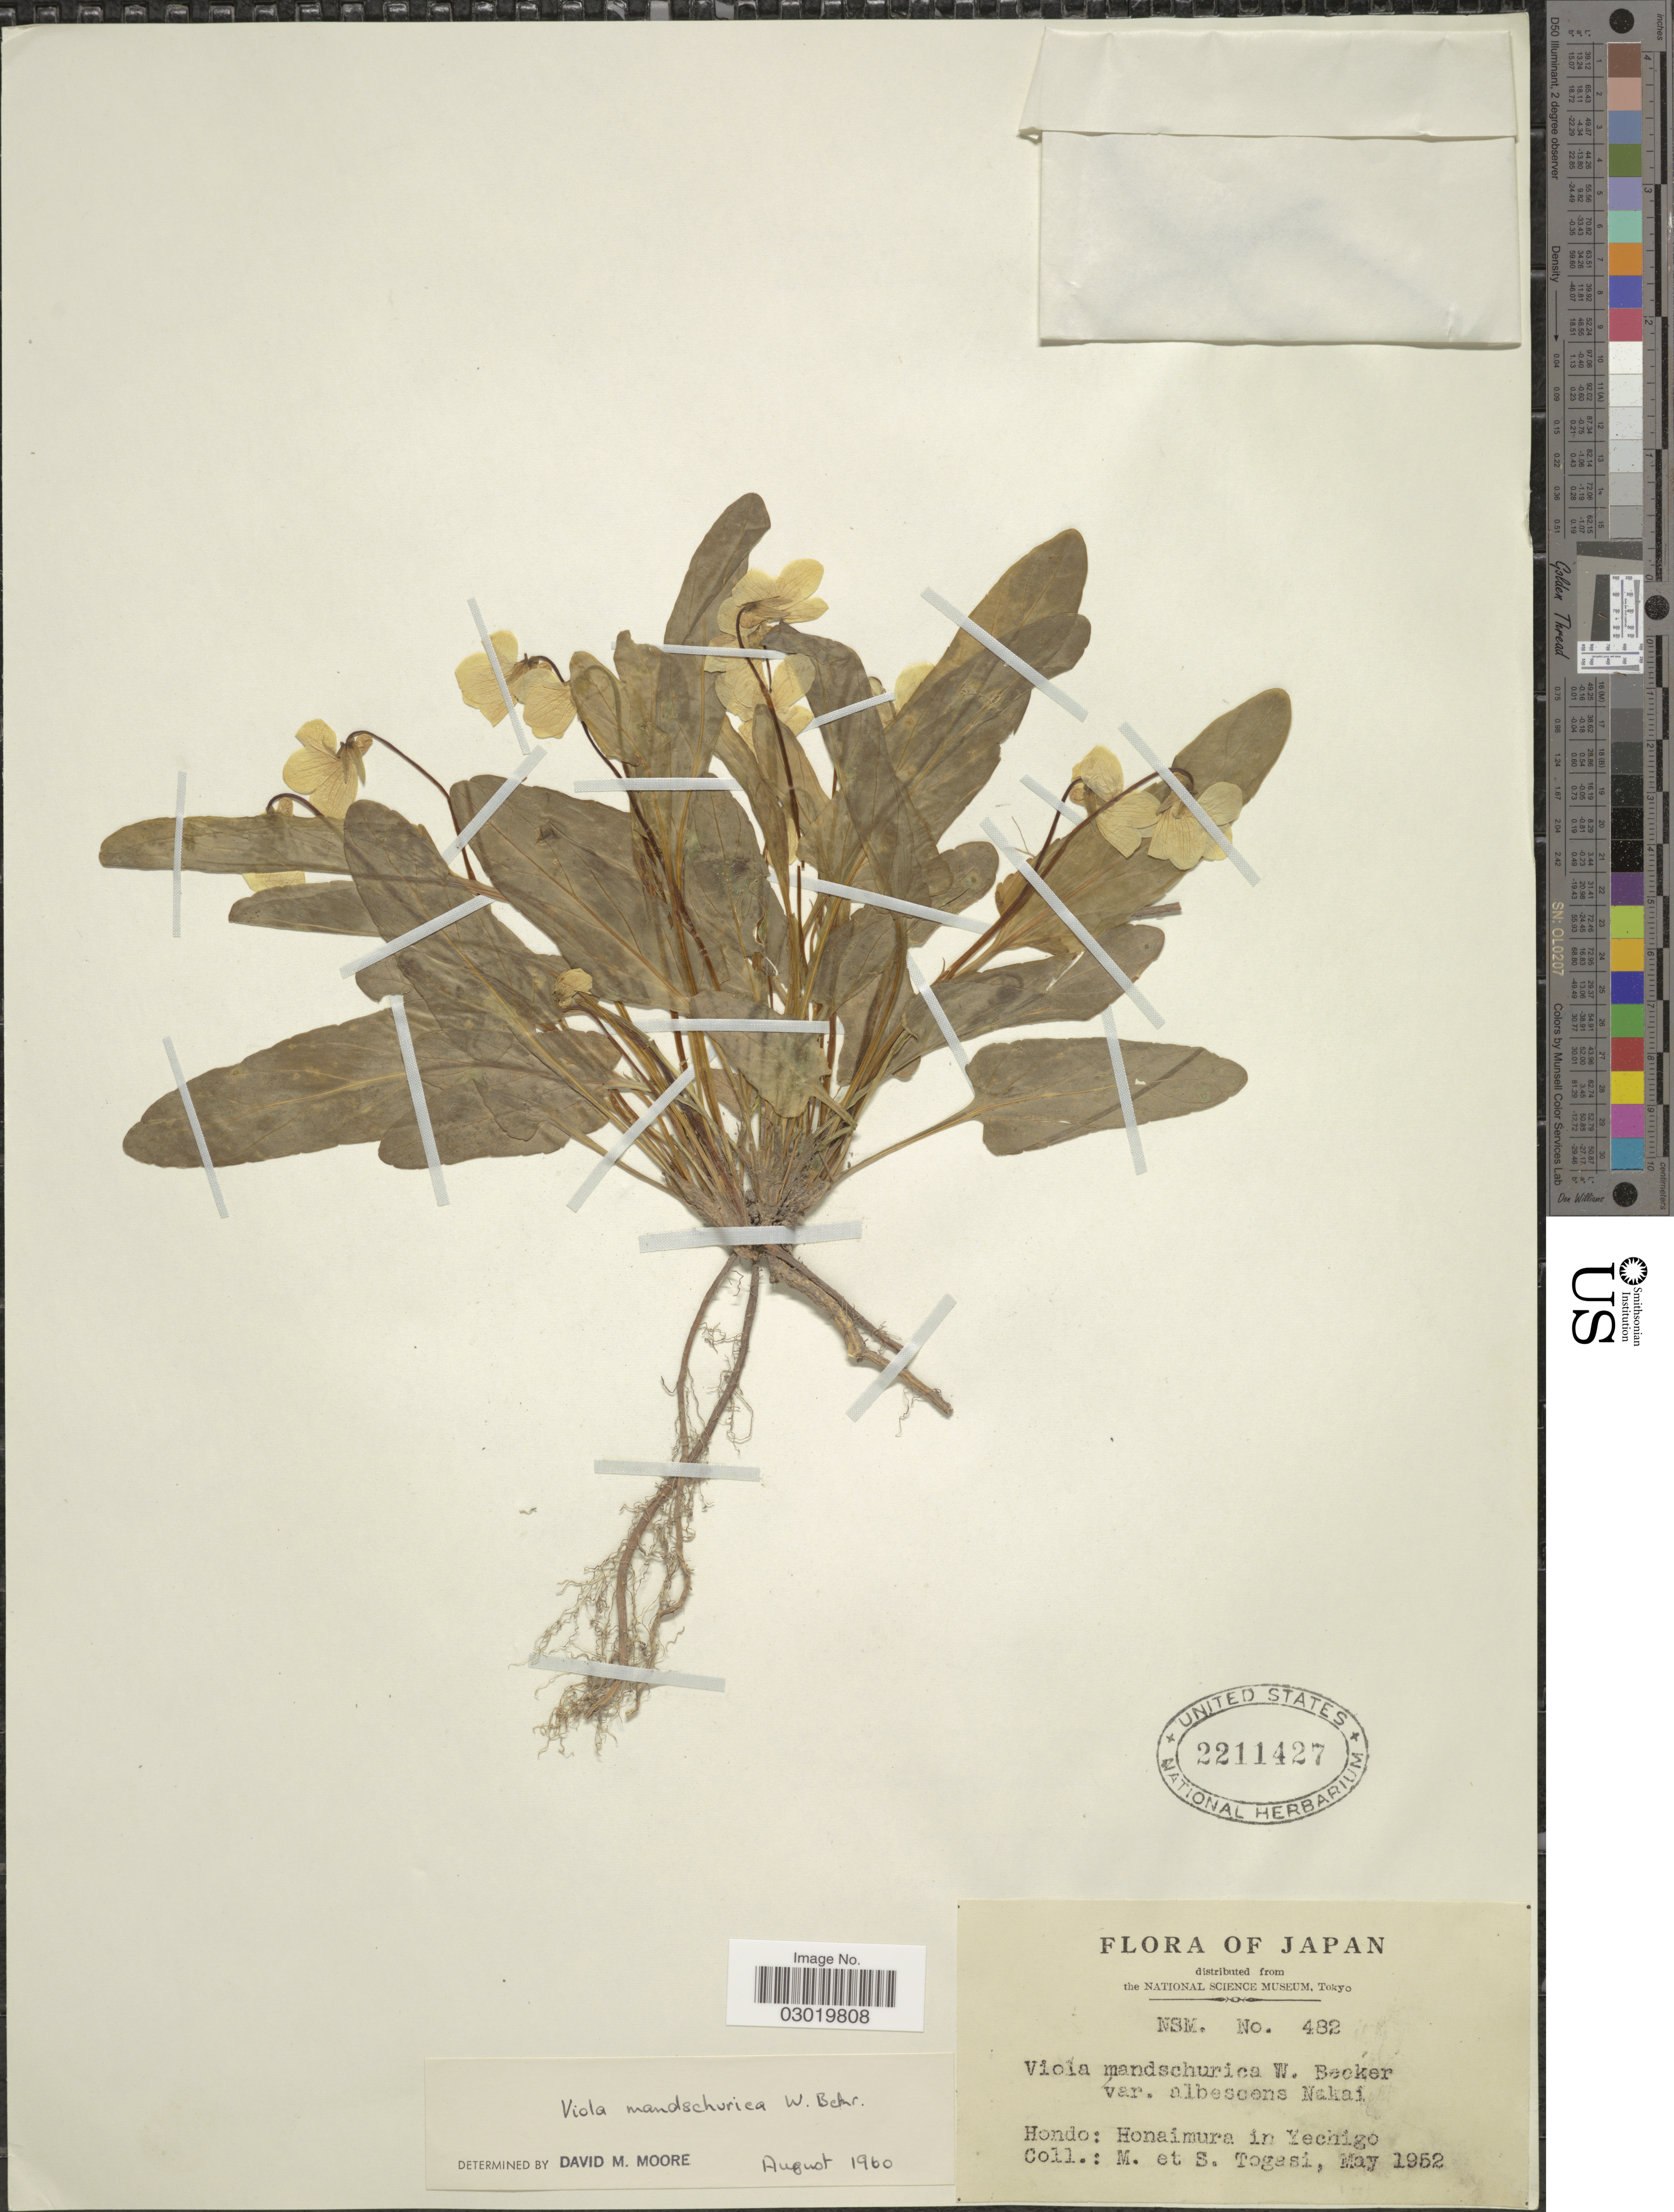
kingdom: Plantae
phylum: Tracheophyta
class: Magnoliopsida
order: Malpighiales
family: Violaceae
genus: Viola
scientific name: Viola mandshurica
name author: W. Becker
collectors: M. Togasi & S. Togasi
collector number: NSM482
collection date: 1952-05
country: Japan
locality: Hondo: Honaimura in Yechigo.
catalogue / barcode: US 2211427